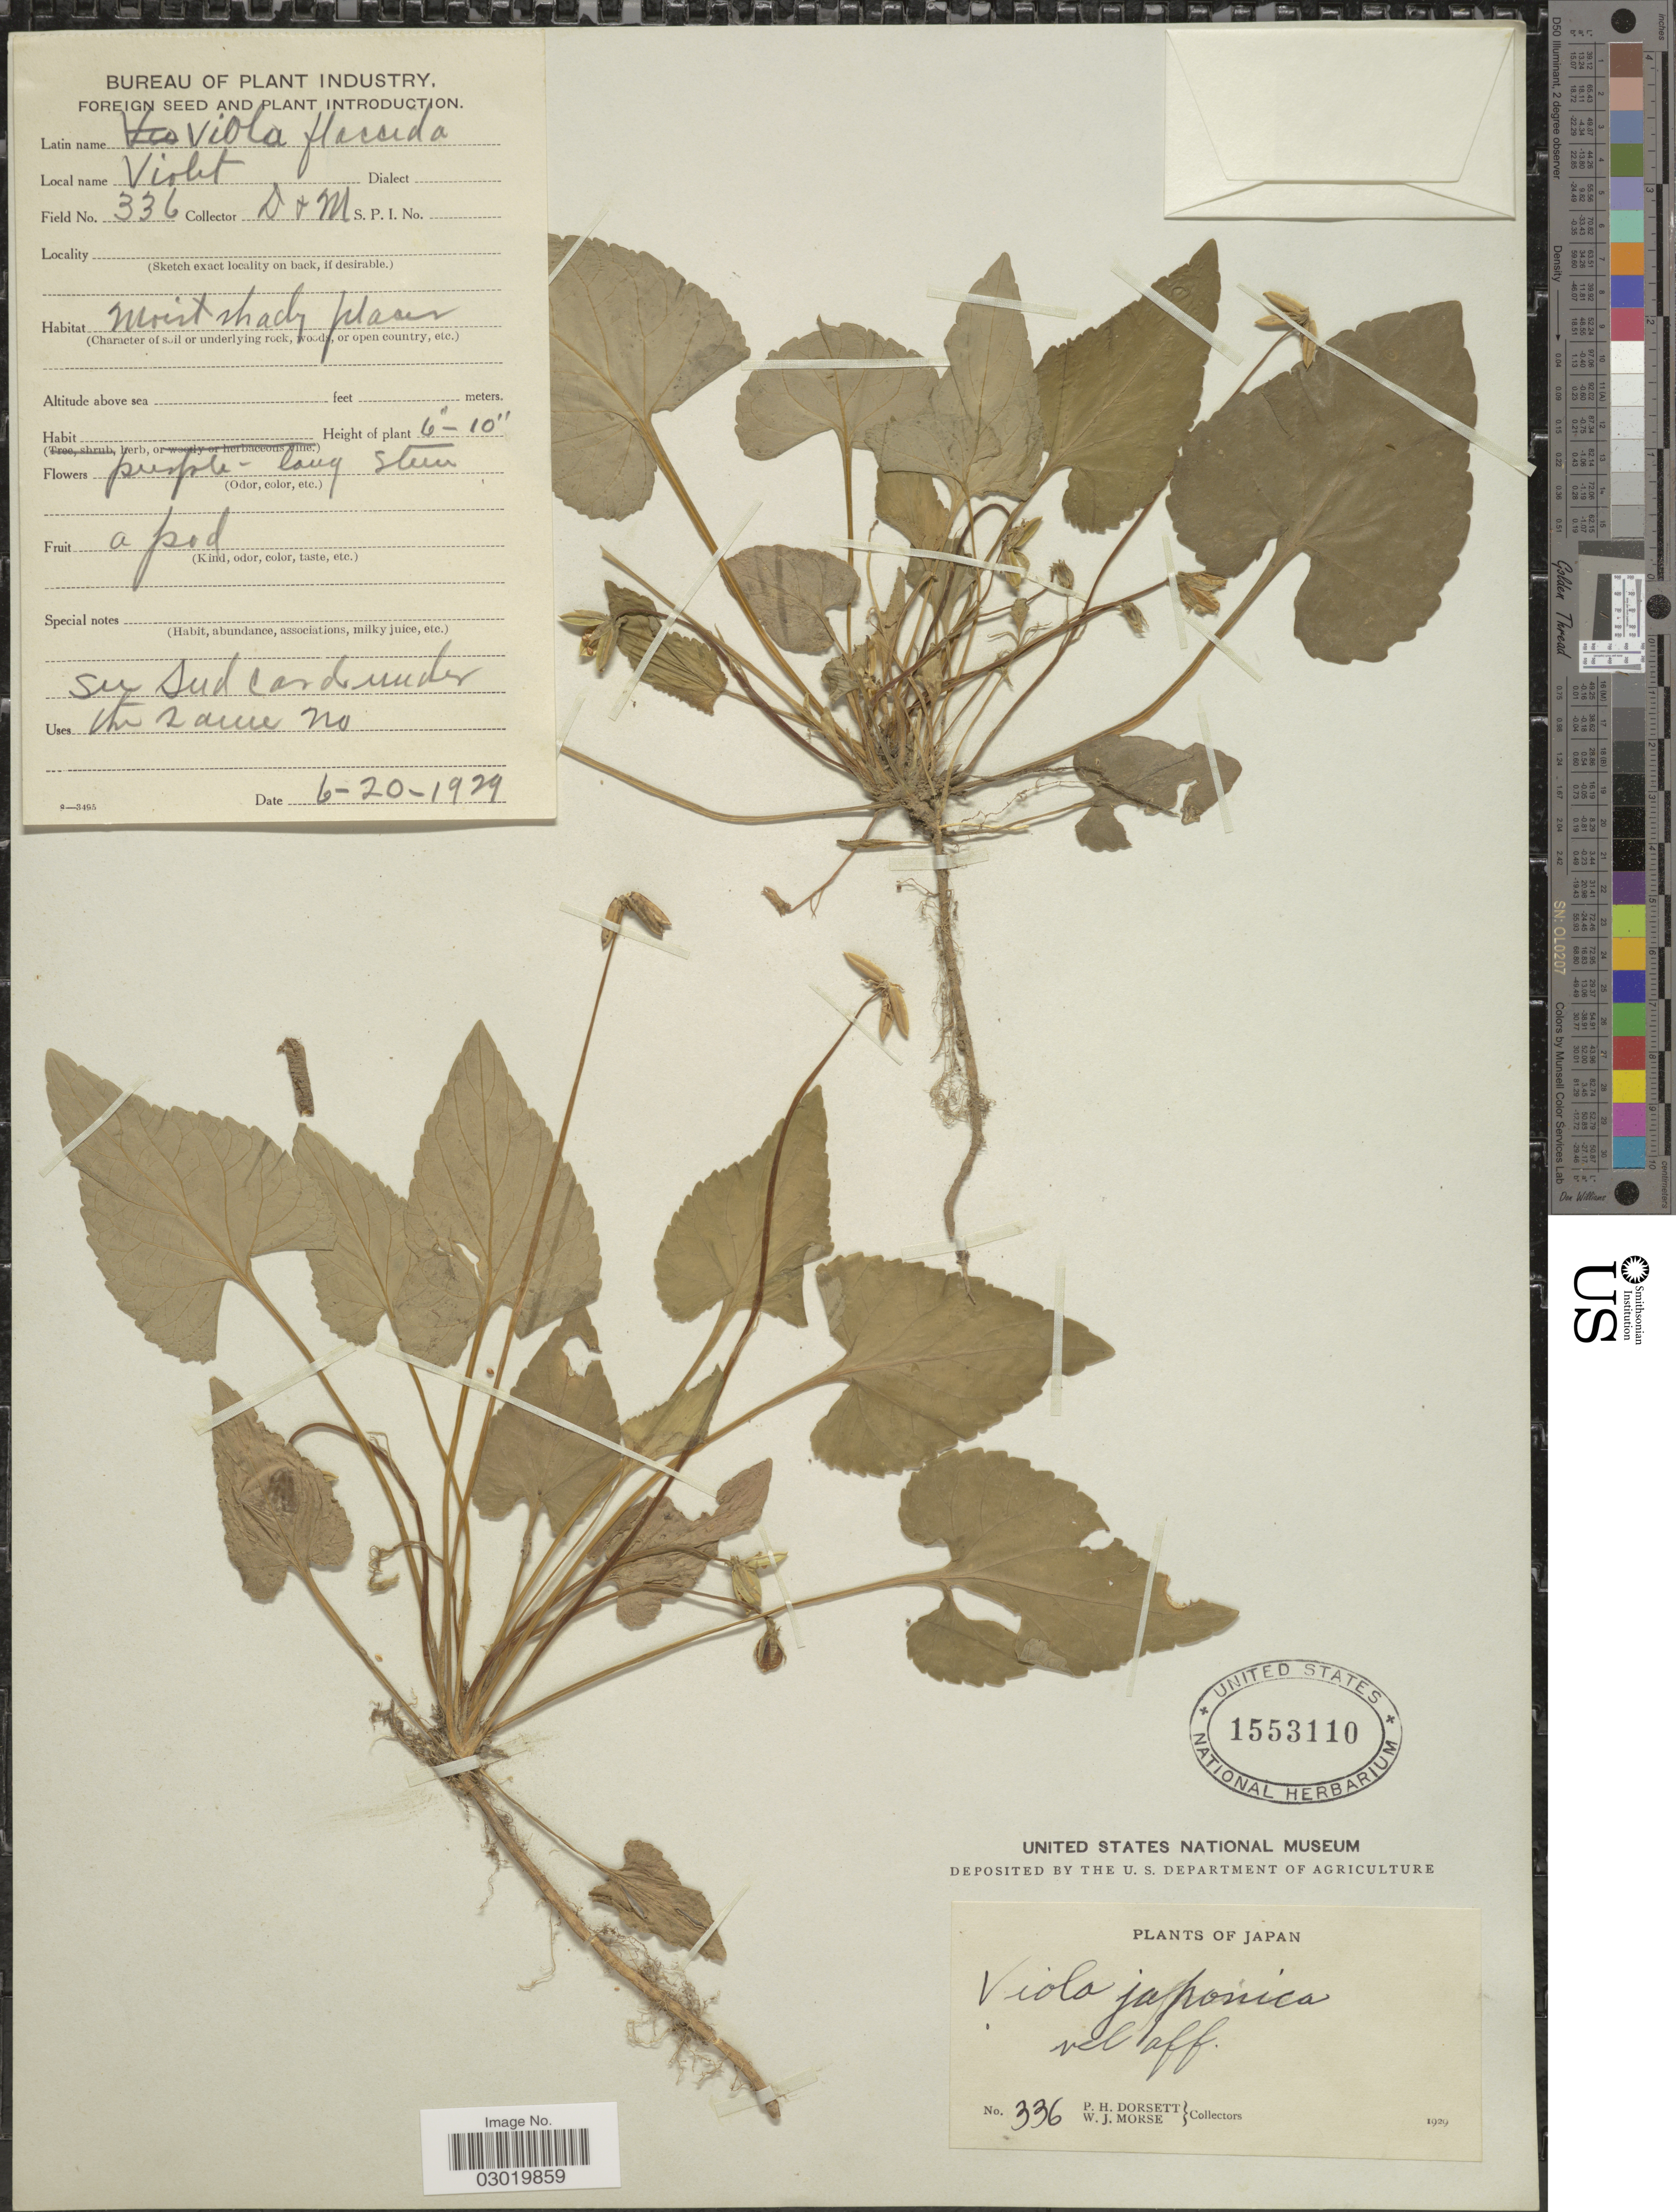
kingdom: Plantae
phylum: Tracheophyta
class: Magnoliopsida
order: Malpighiales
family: Violaceae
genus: Viola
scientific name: Viola japonica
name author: Langsd. ex DC.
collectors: P. H. Dorsett & W. J. Morse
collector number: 336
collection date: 1929-06-20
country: Japan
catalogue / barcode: US 1553110